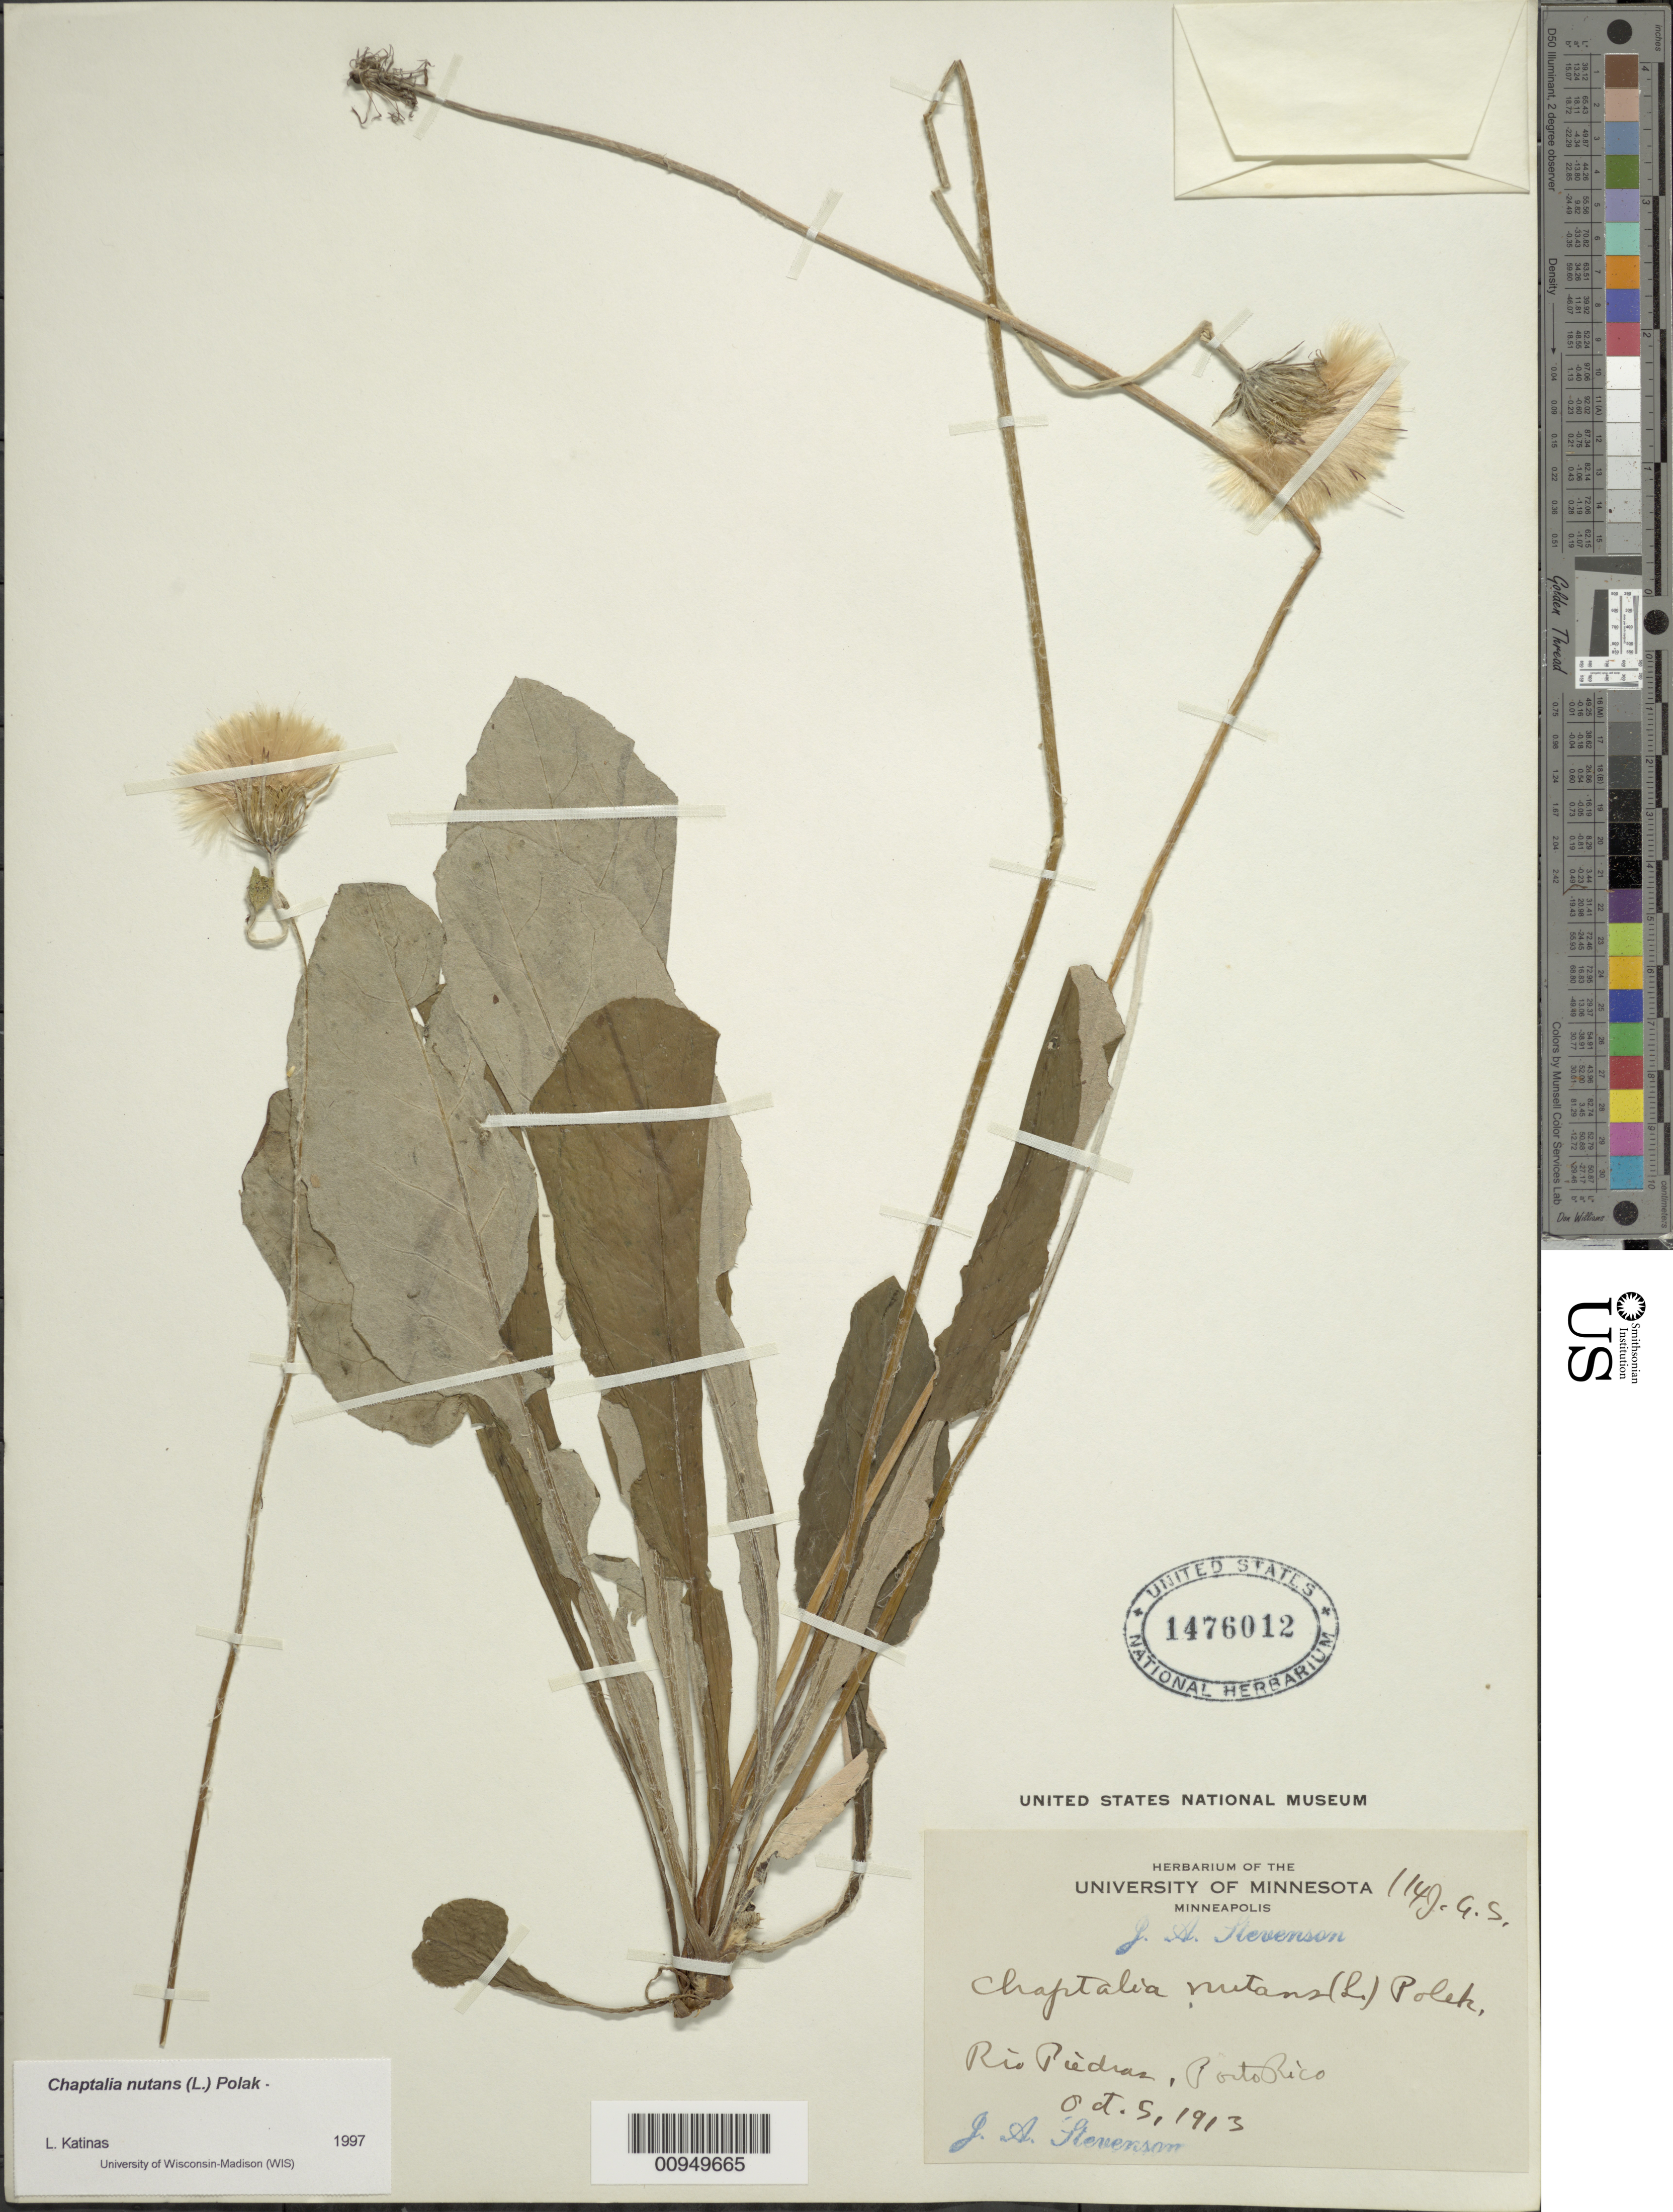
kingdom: Plantae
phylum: Tracheophyta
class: Magnoliopsida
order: Asterales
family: Asteraceae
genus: Chaptalia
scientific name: Chaptalia nutans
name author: (L.) Pol.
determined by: Katinas, L.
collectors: J. Stevenson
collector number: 114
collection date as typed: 05 Oct 1913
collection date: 1913-10-05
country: Puerto Rico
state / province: San Juan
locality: Rio Piedras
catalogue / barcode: US 1476012